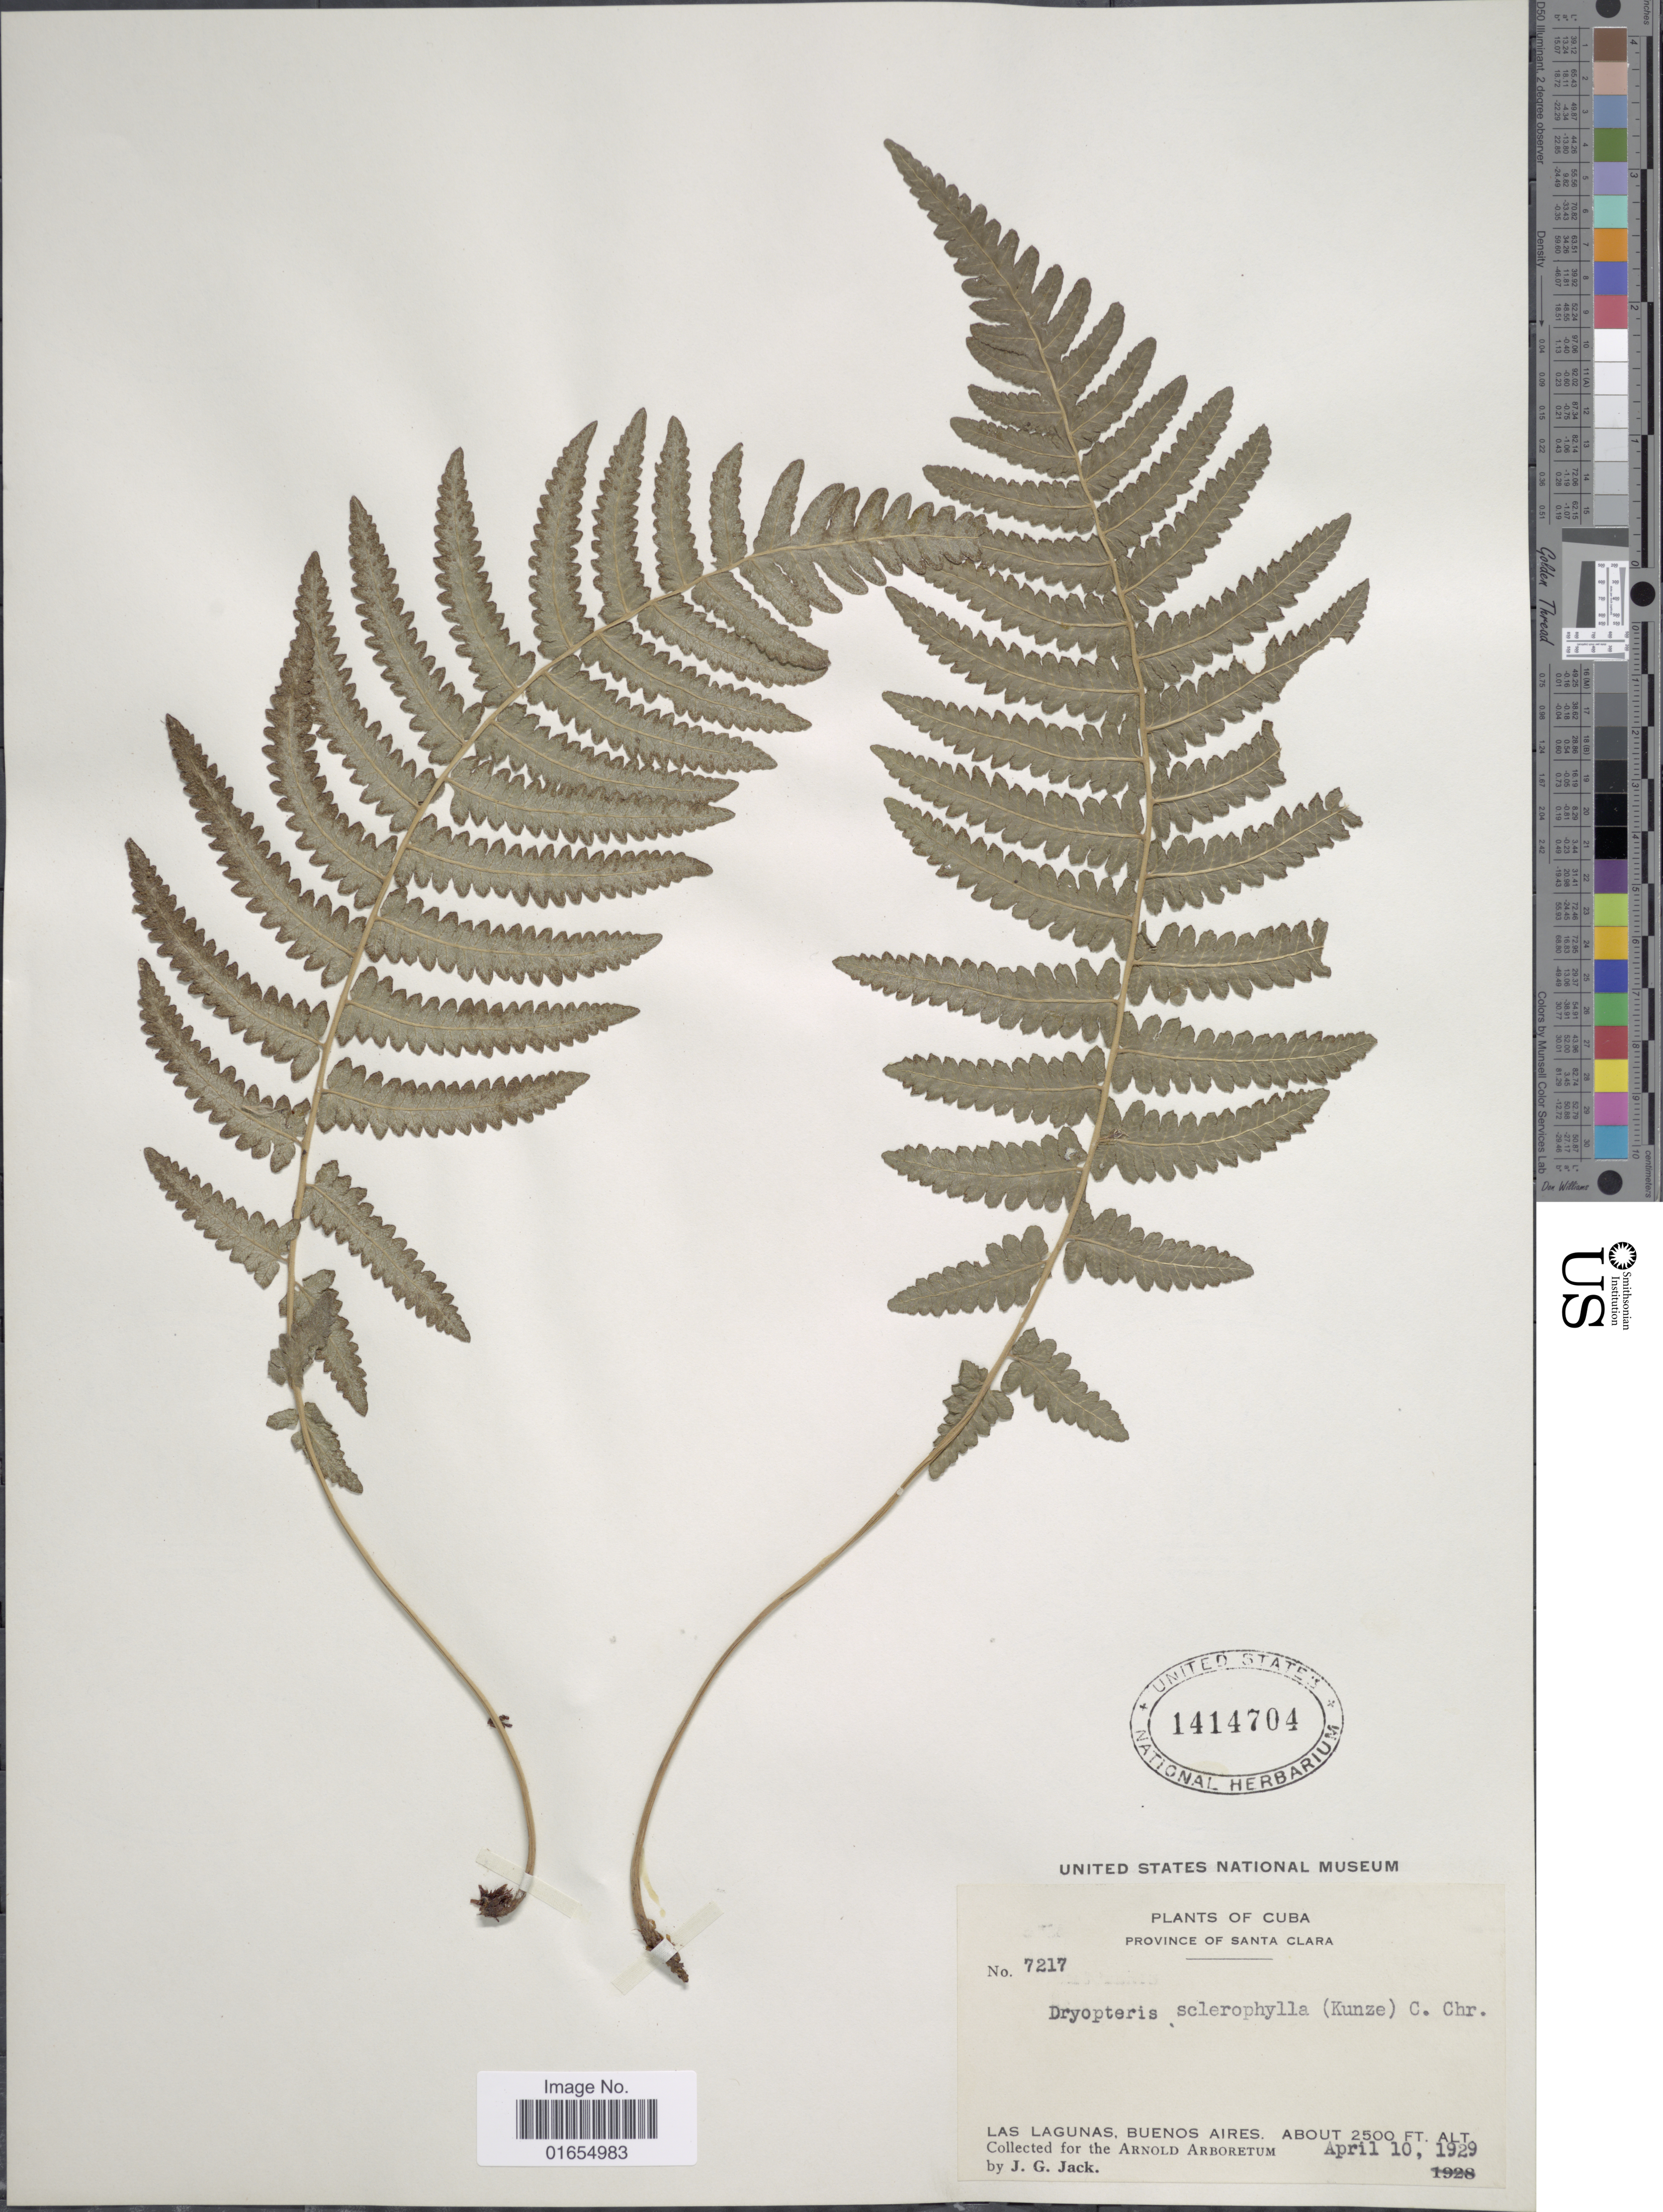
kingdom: Plantae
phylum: Tracheophyta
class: Polypodiopsida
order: Polypodiales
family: Thelypteridaceae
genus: Goniopteris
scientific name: Goniopteris sclerophylla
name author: (Poepp.) C.V. Morton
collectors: J. G. Jack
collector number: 7217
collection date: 1929-04-10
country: Cuba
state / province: Las Villas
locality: Province of Santa Clara, Las Lagunas, Buenos Aires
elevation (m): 762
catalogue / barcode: US 1414704